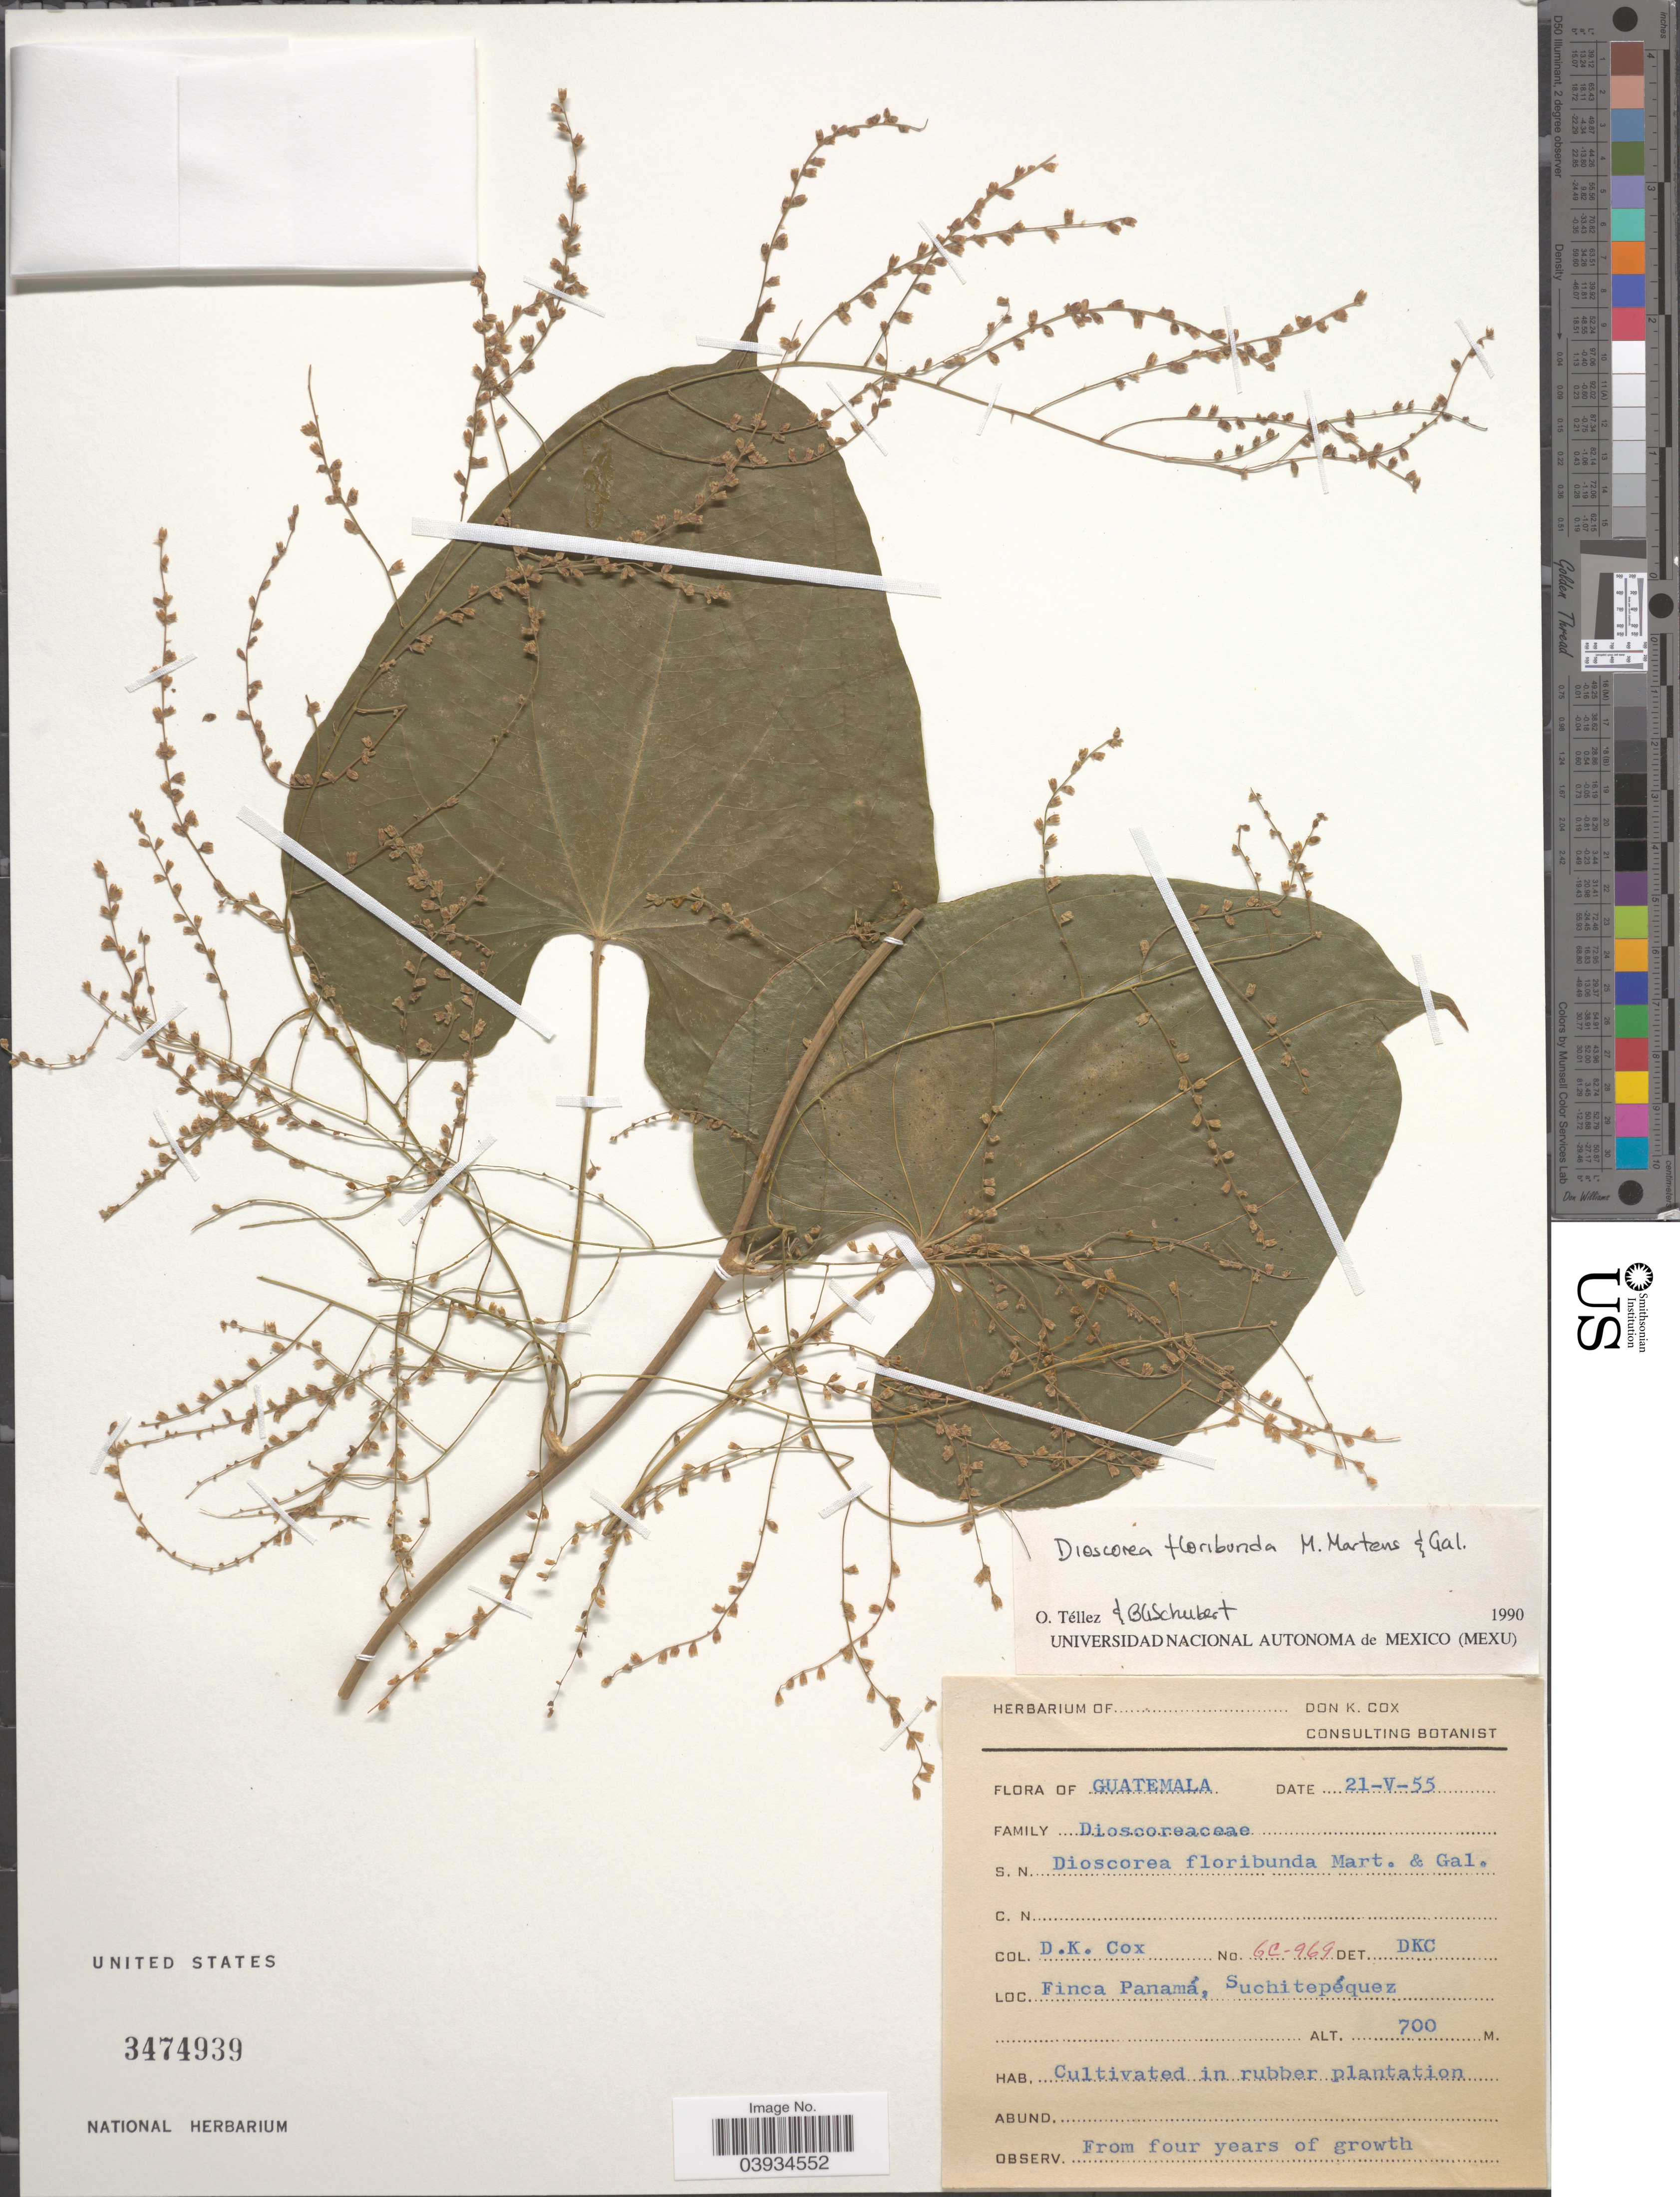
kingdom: Plantae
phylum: Tracheophyta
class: Liliopsida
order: Dioscoreales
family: Dioscoreaceae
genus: Dioscorea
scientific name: Dioscorea floribunda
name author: M. Martens & Galeotti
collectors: D. Cox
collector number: GC969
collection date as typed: Transcribed d/m/y: 21/5/55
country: Guatemala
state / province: Suchitepequez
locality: Finca Panamá.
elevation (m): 700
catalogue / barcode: US 3474939